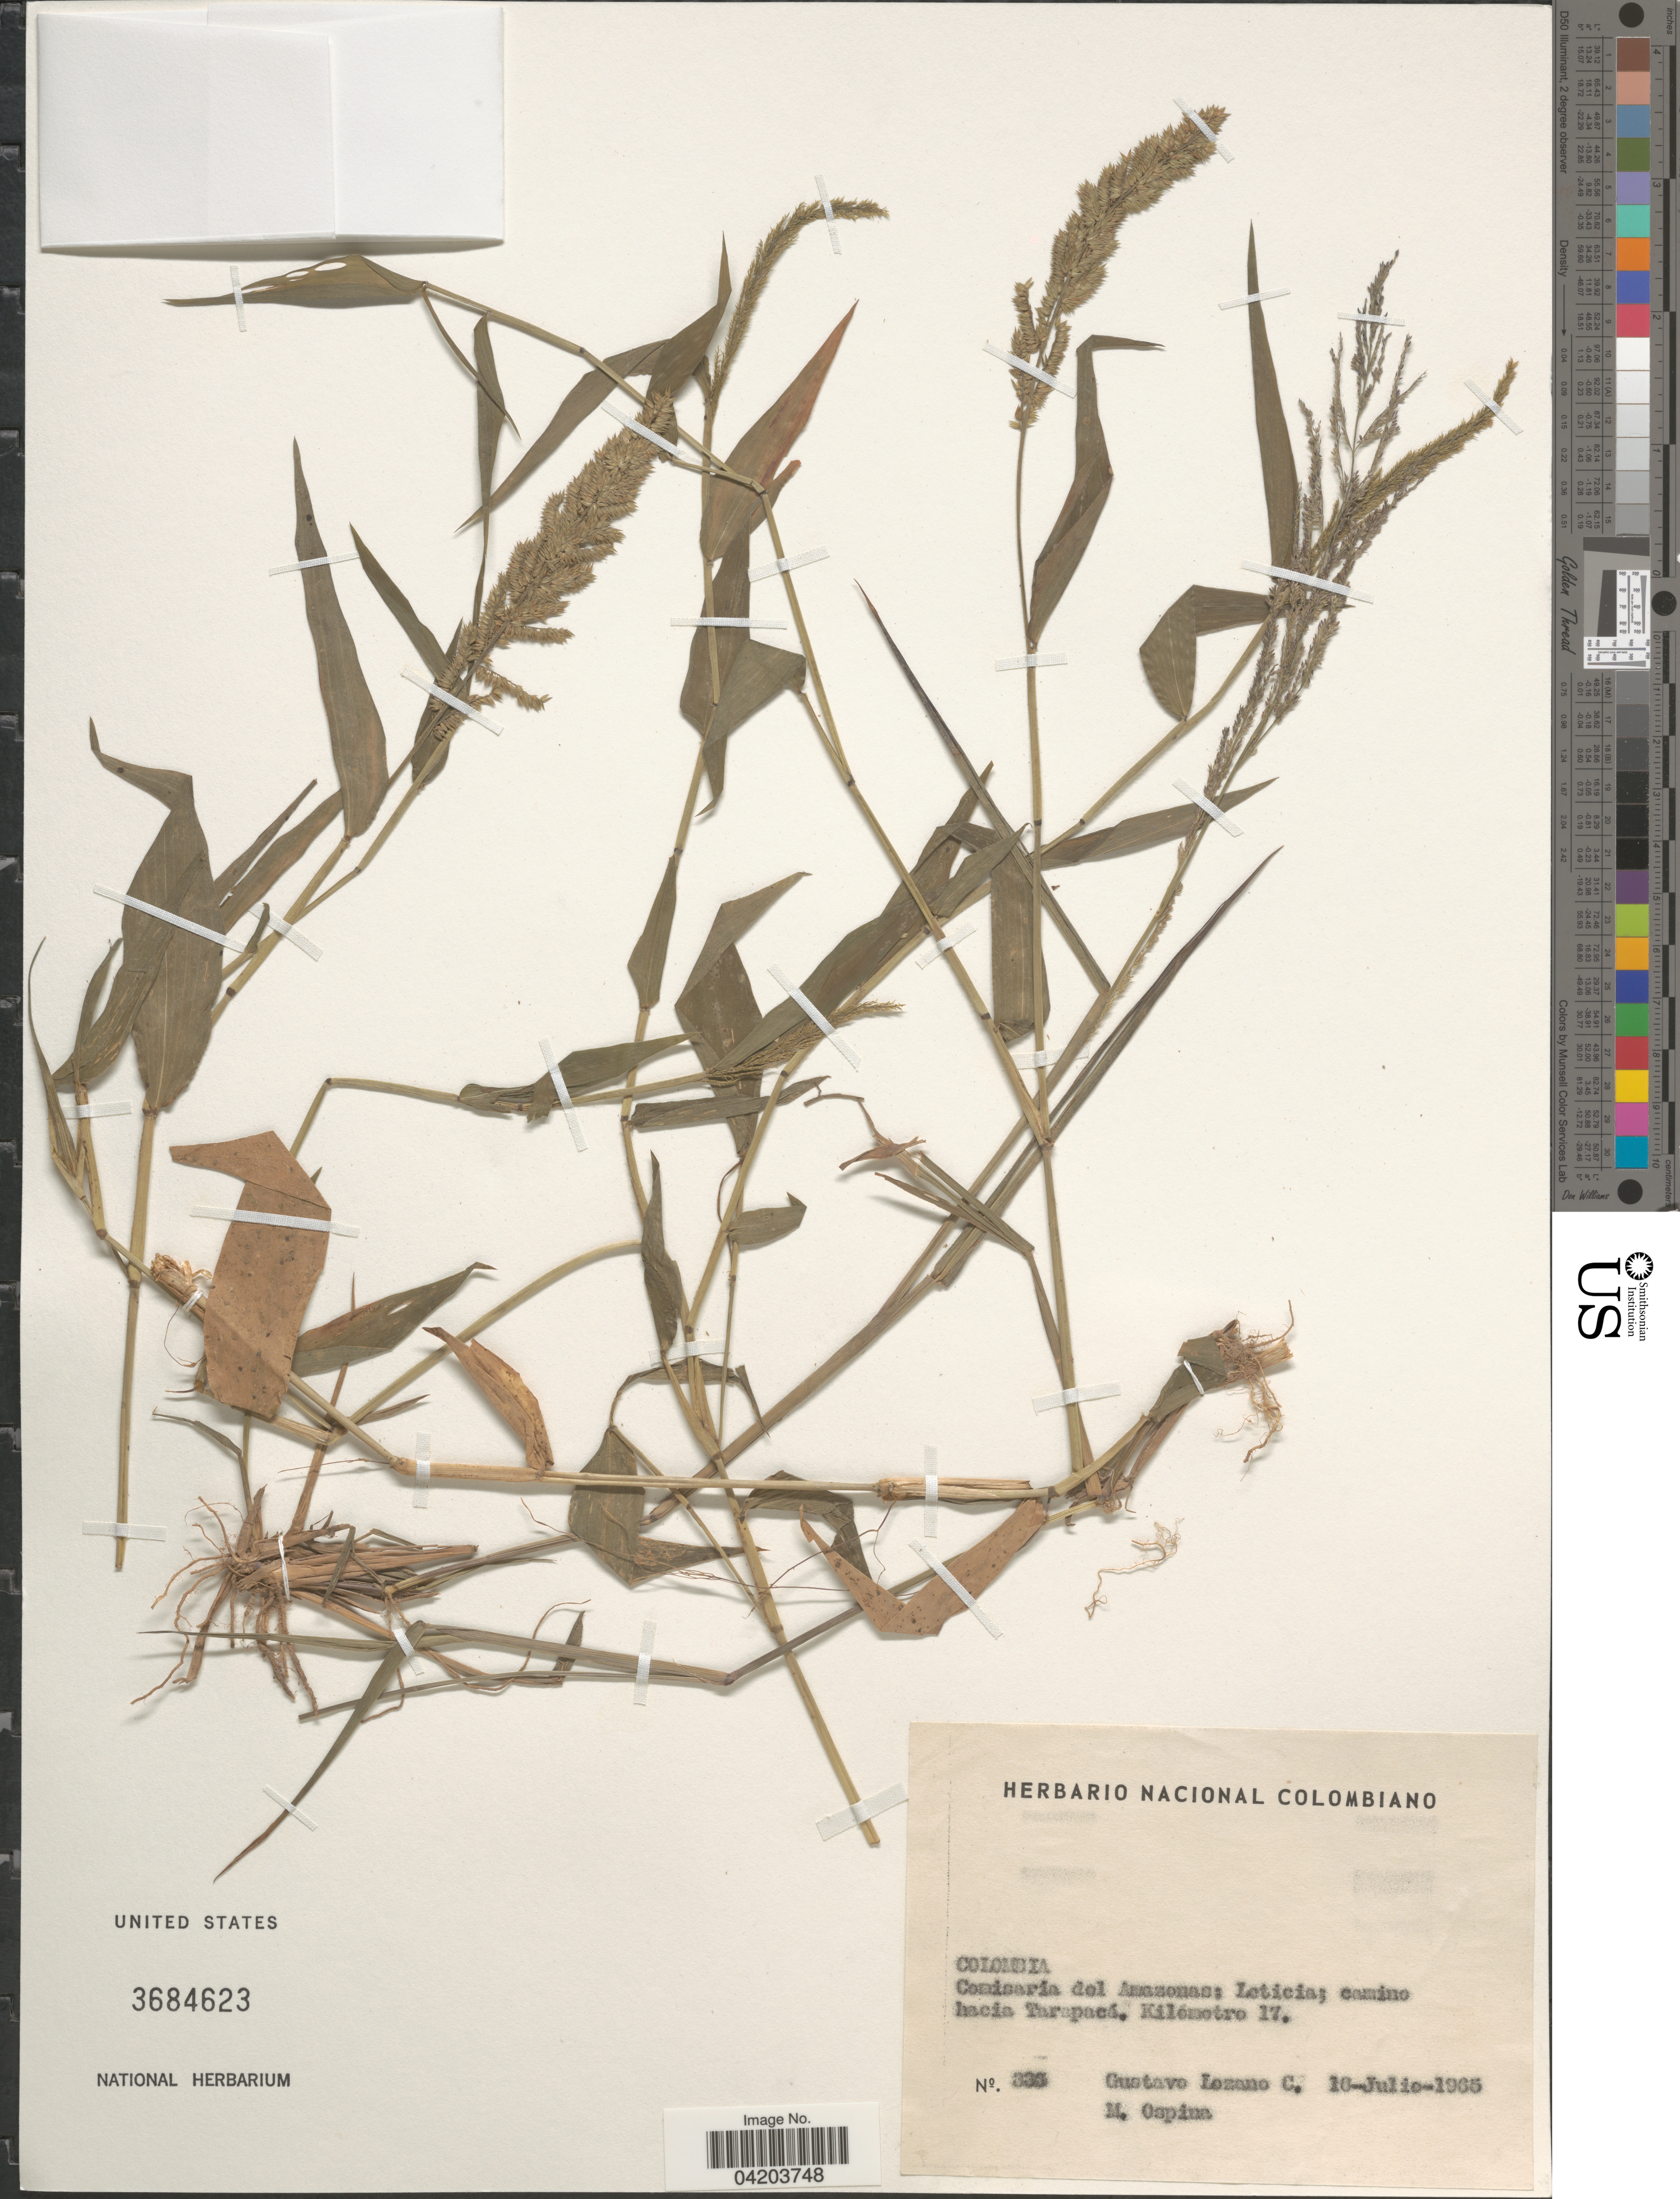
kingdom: Plantae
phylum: Tracheophyta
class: Liliopsida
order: Poales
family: Poaceae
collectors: G. Lozano-Contreras & M. Ospina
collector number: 335*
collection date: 1965-07-10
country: Colombia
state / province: Amazônas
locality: Comisaria del Amazonas: Leticia; camino hacia Tarapacá, Kilómetro 17.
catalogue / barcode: US 3684623